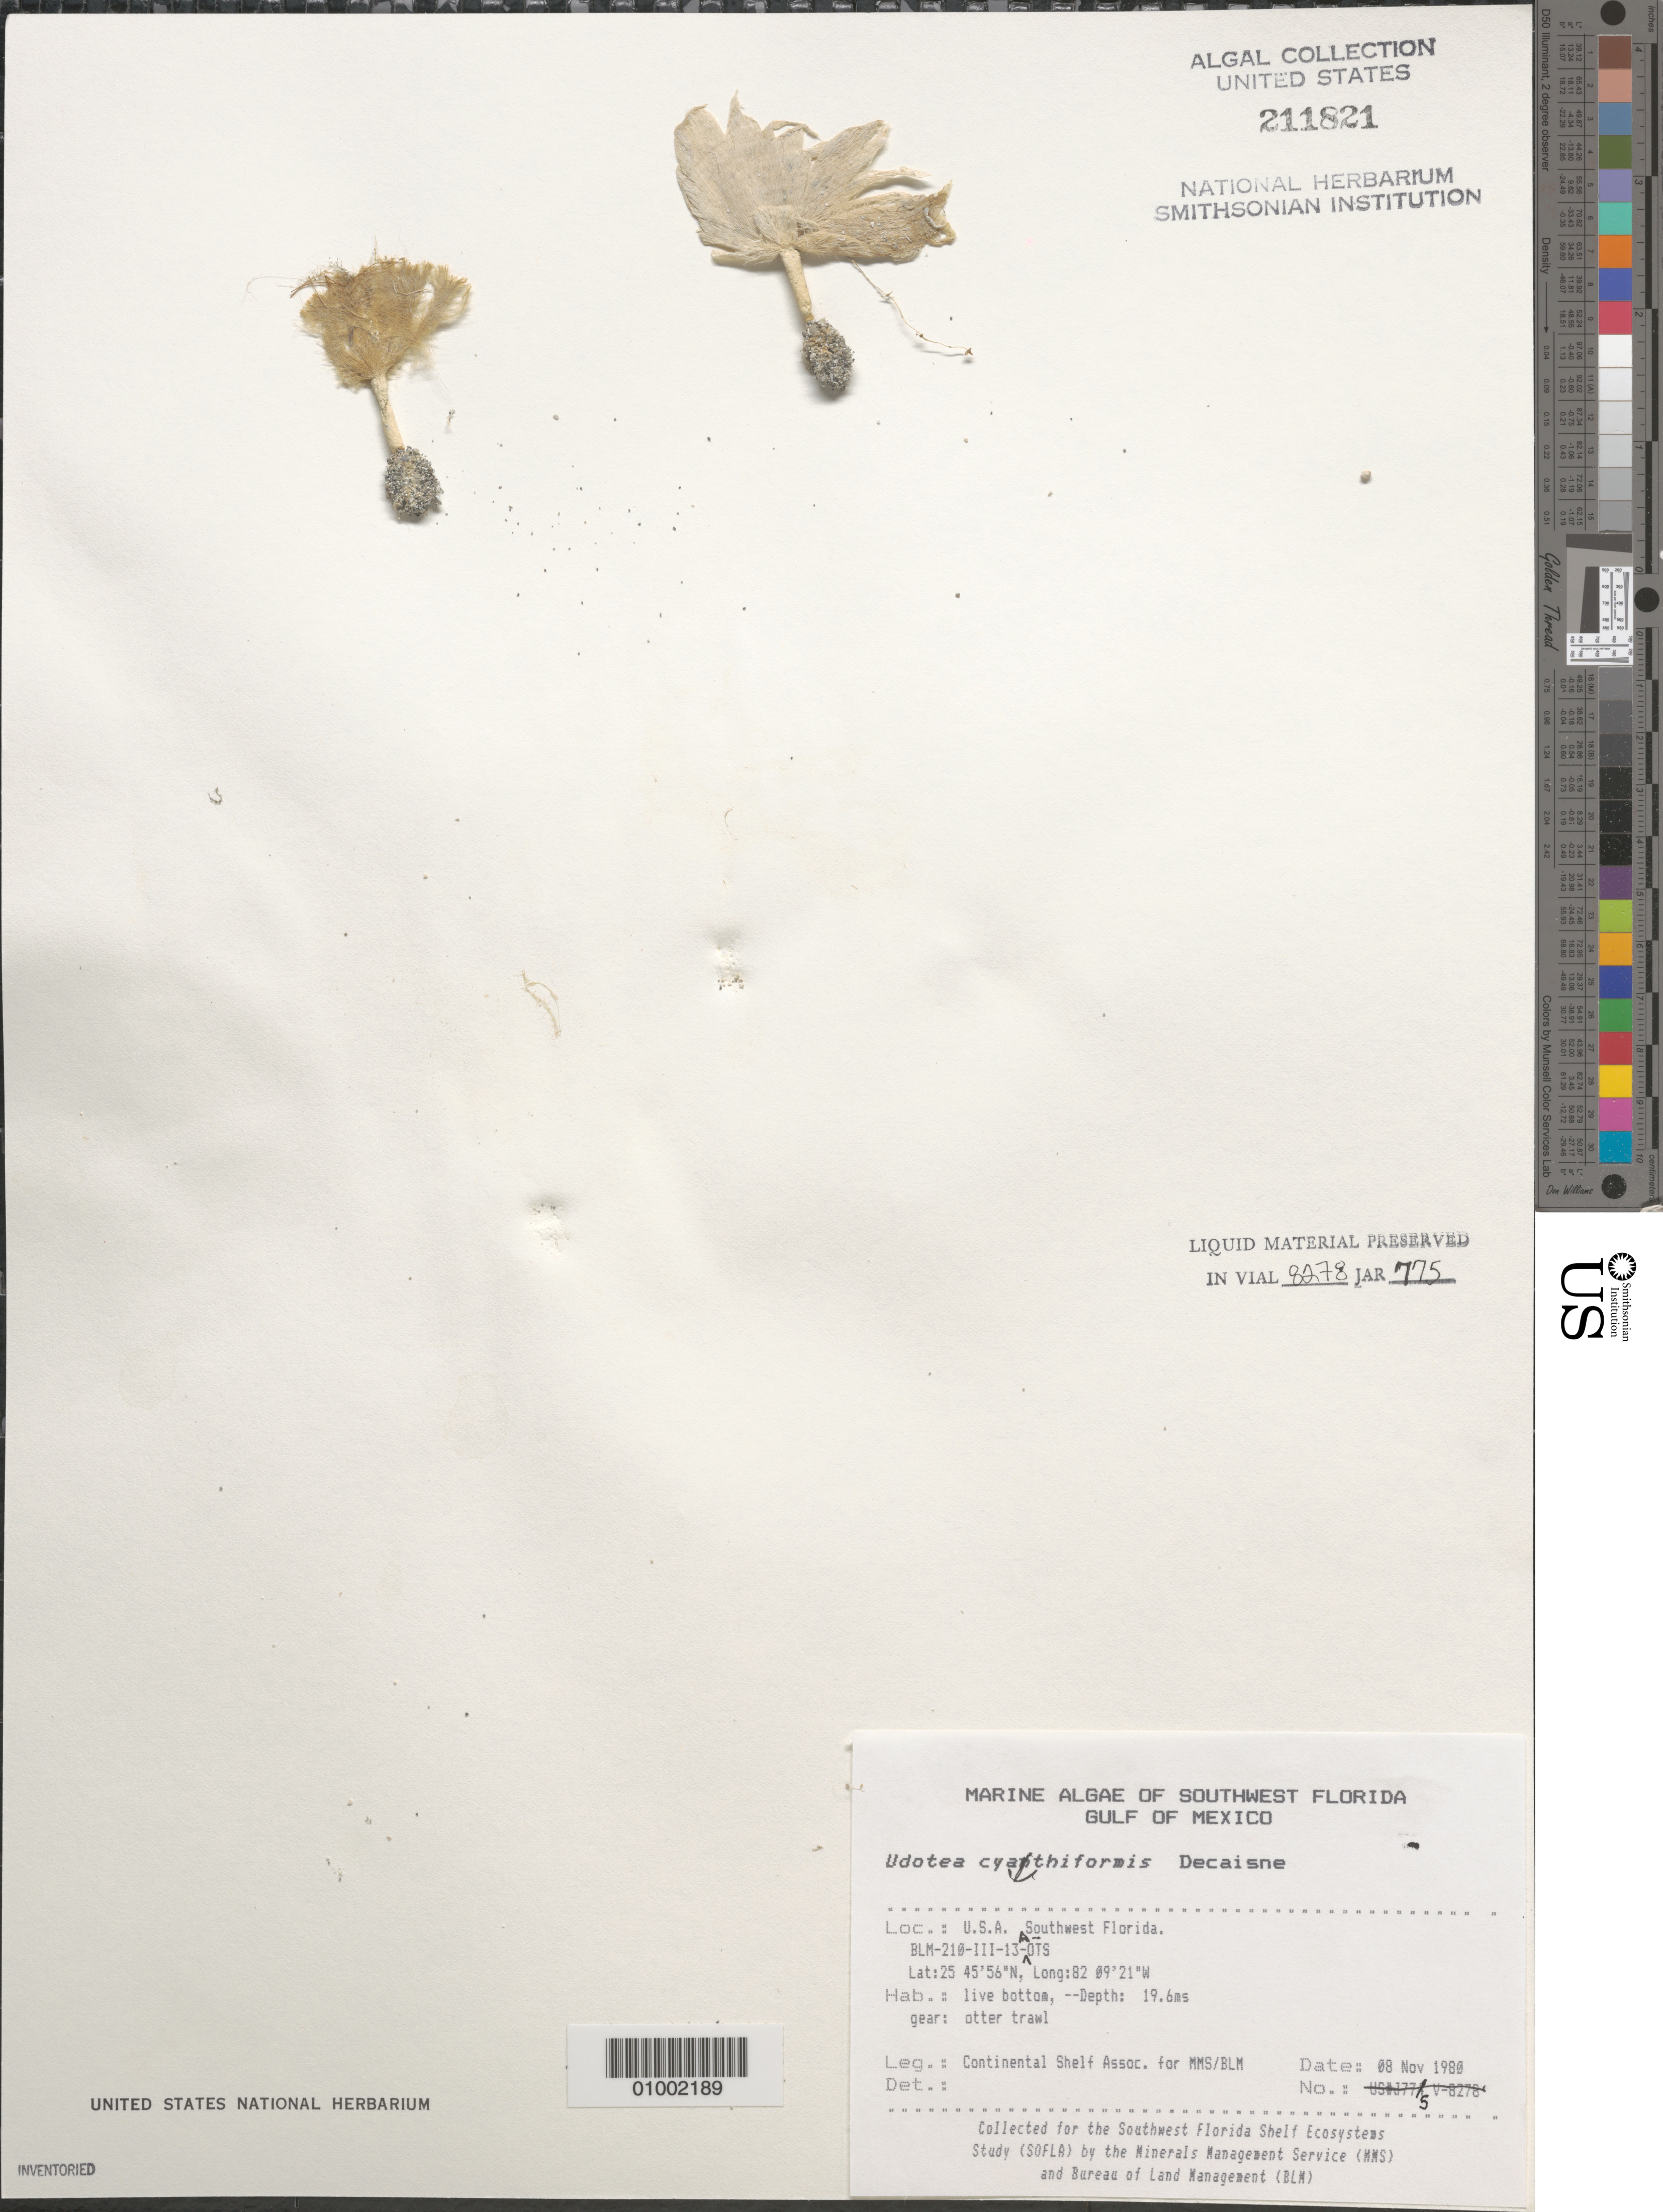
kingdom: Plantae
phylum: Chlorophyta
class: Ulvophyceae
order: Bryopsidales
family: Udoteaceae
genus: Udotea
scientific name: Udotea cyathiformis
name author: Decne.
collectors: Continental Shelf Associates for the MMS/BLM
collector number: BLM-210-III-13-A-OTS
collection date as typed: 08 Nov 1980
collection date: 1980-11-08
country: United States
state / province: Florida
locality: Gulf of Mexico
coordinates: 25 45'56"N, 82 09'21"W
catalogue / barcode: US 211821